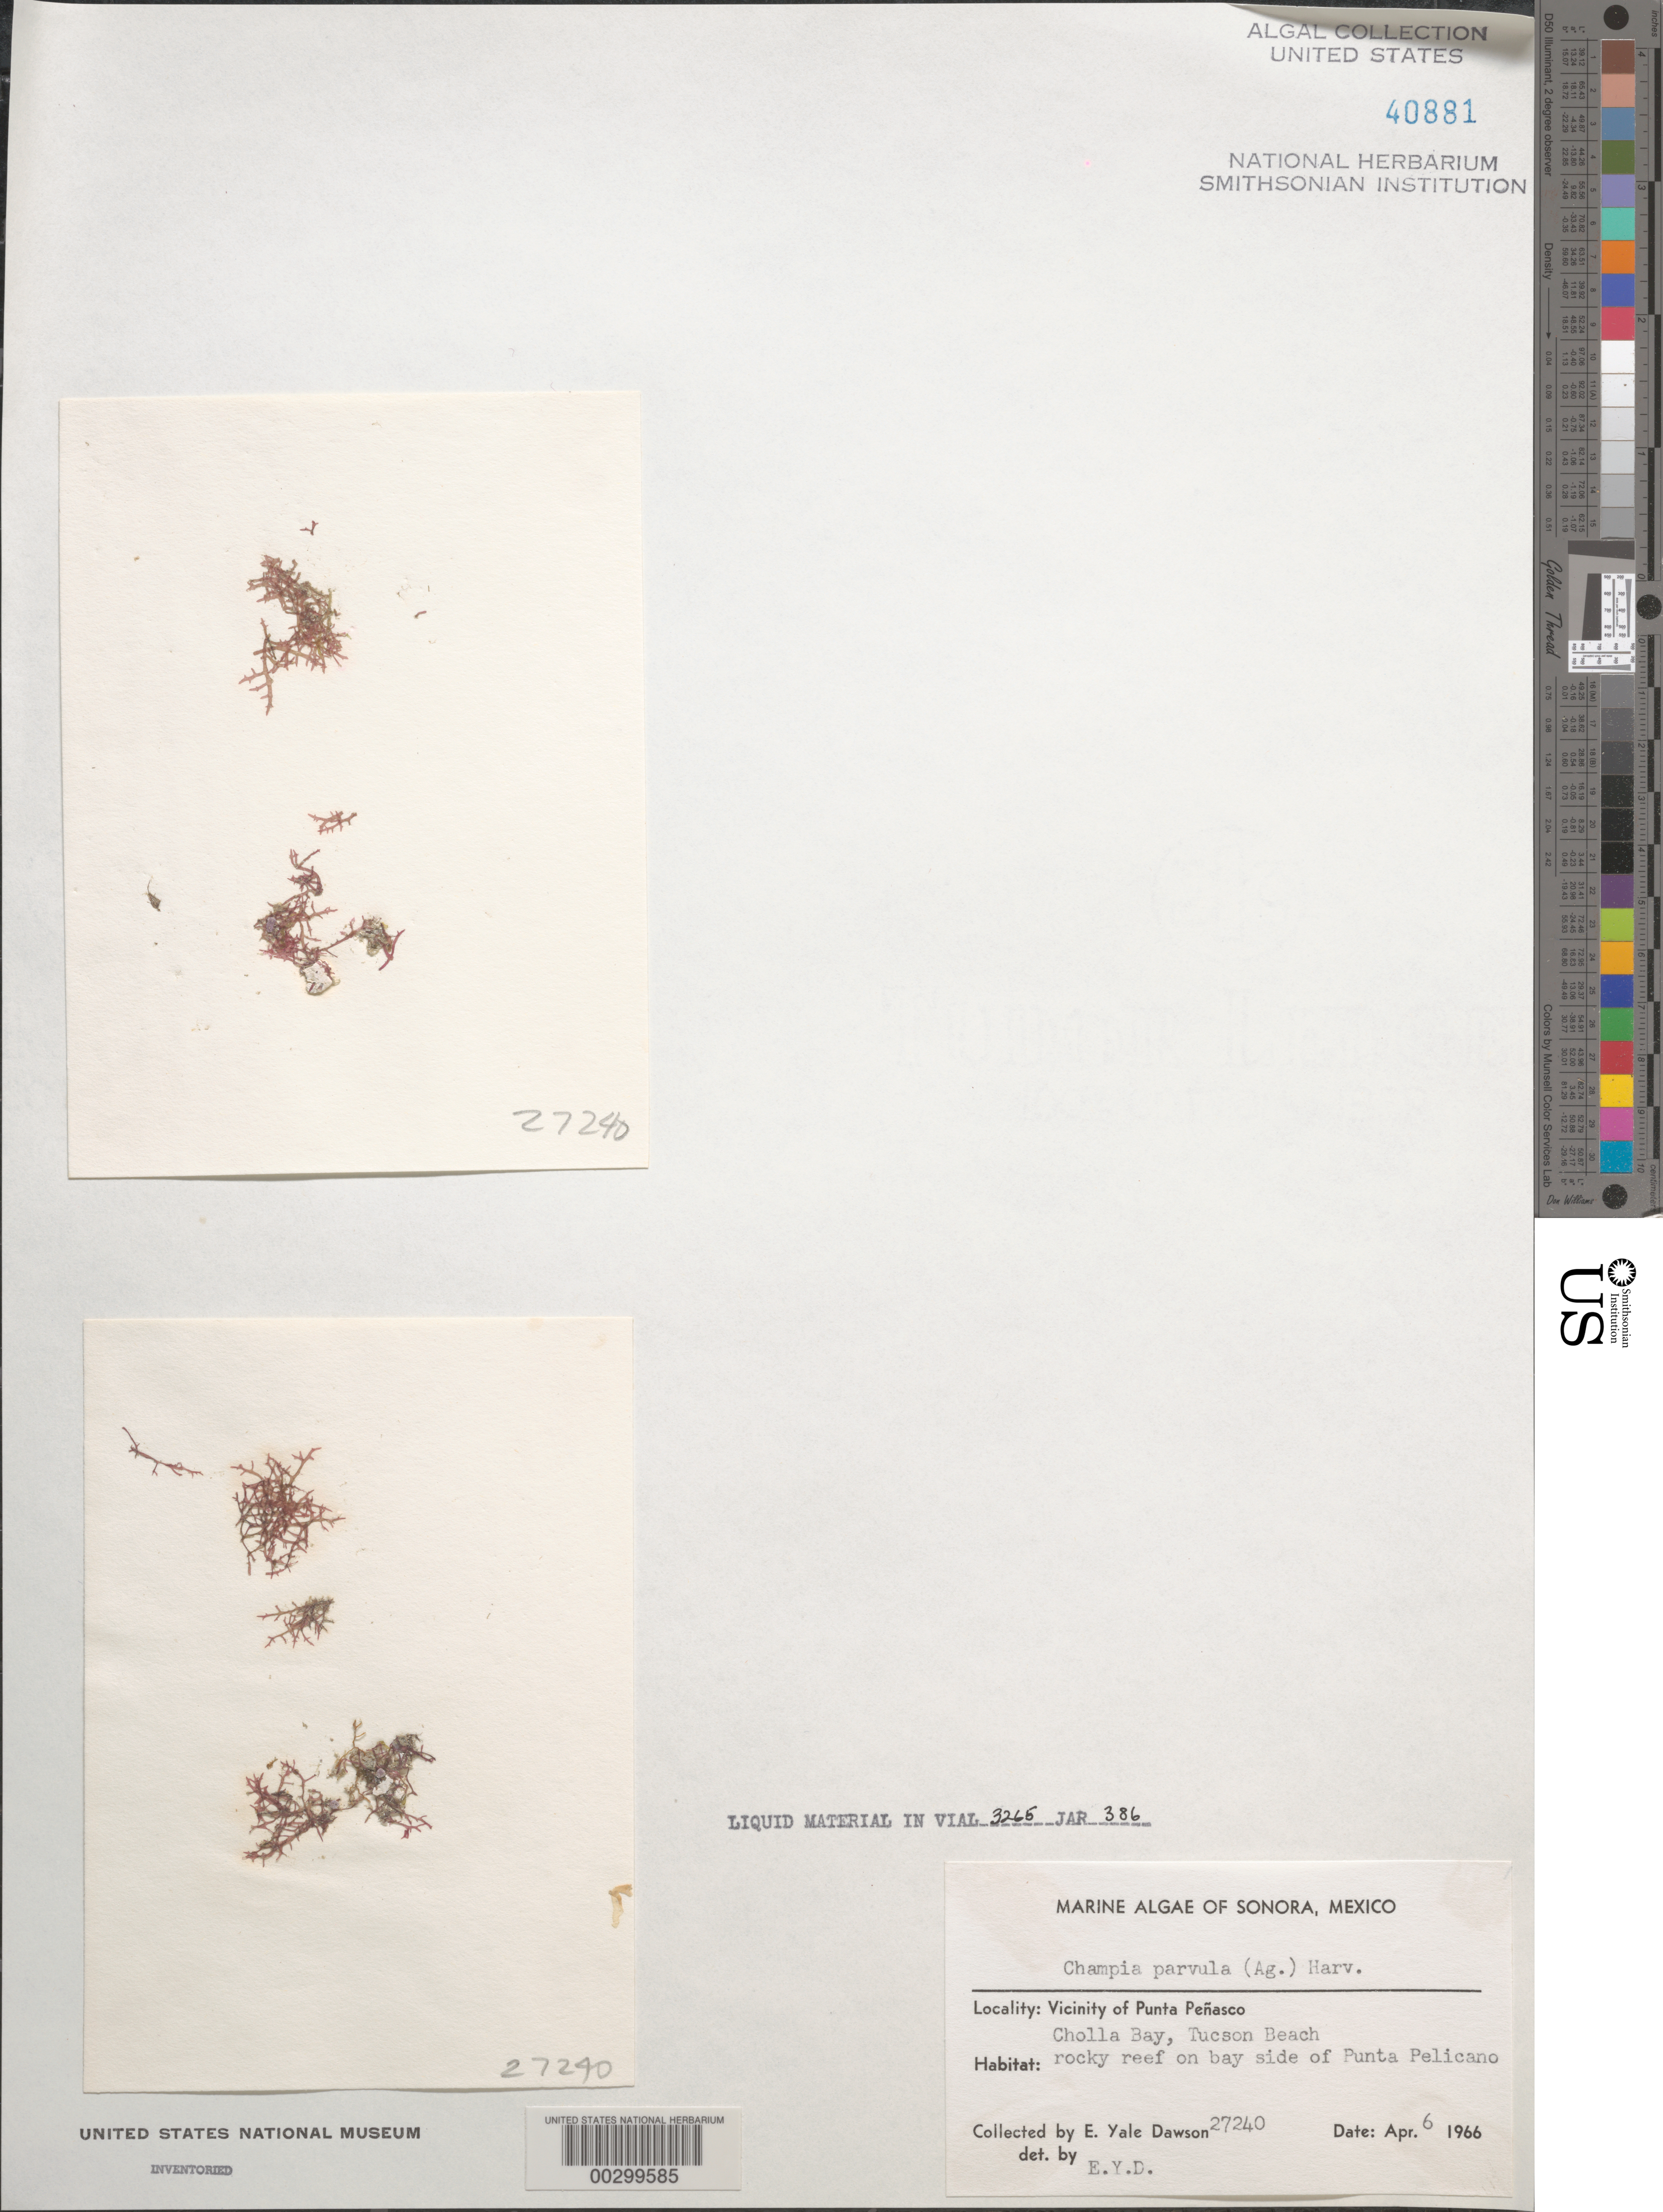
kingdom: Plantae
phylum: Rhodophyta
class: Florideophyceae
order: Rhodymeniales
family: Champiaceae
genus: Champia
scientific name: Champia parvula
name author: (C. Agardh) Harv.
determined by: Dawson, E. Y.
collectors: E. Y. Dawson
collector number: EYD 27240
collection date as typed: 06 Apr 1966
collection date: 1966-04-06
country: Mexico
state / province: Sonora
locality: Cholla Bay, Tucson Beach, Punta Pelicano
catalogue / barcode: US 40881